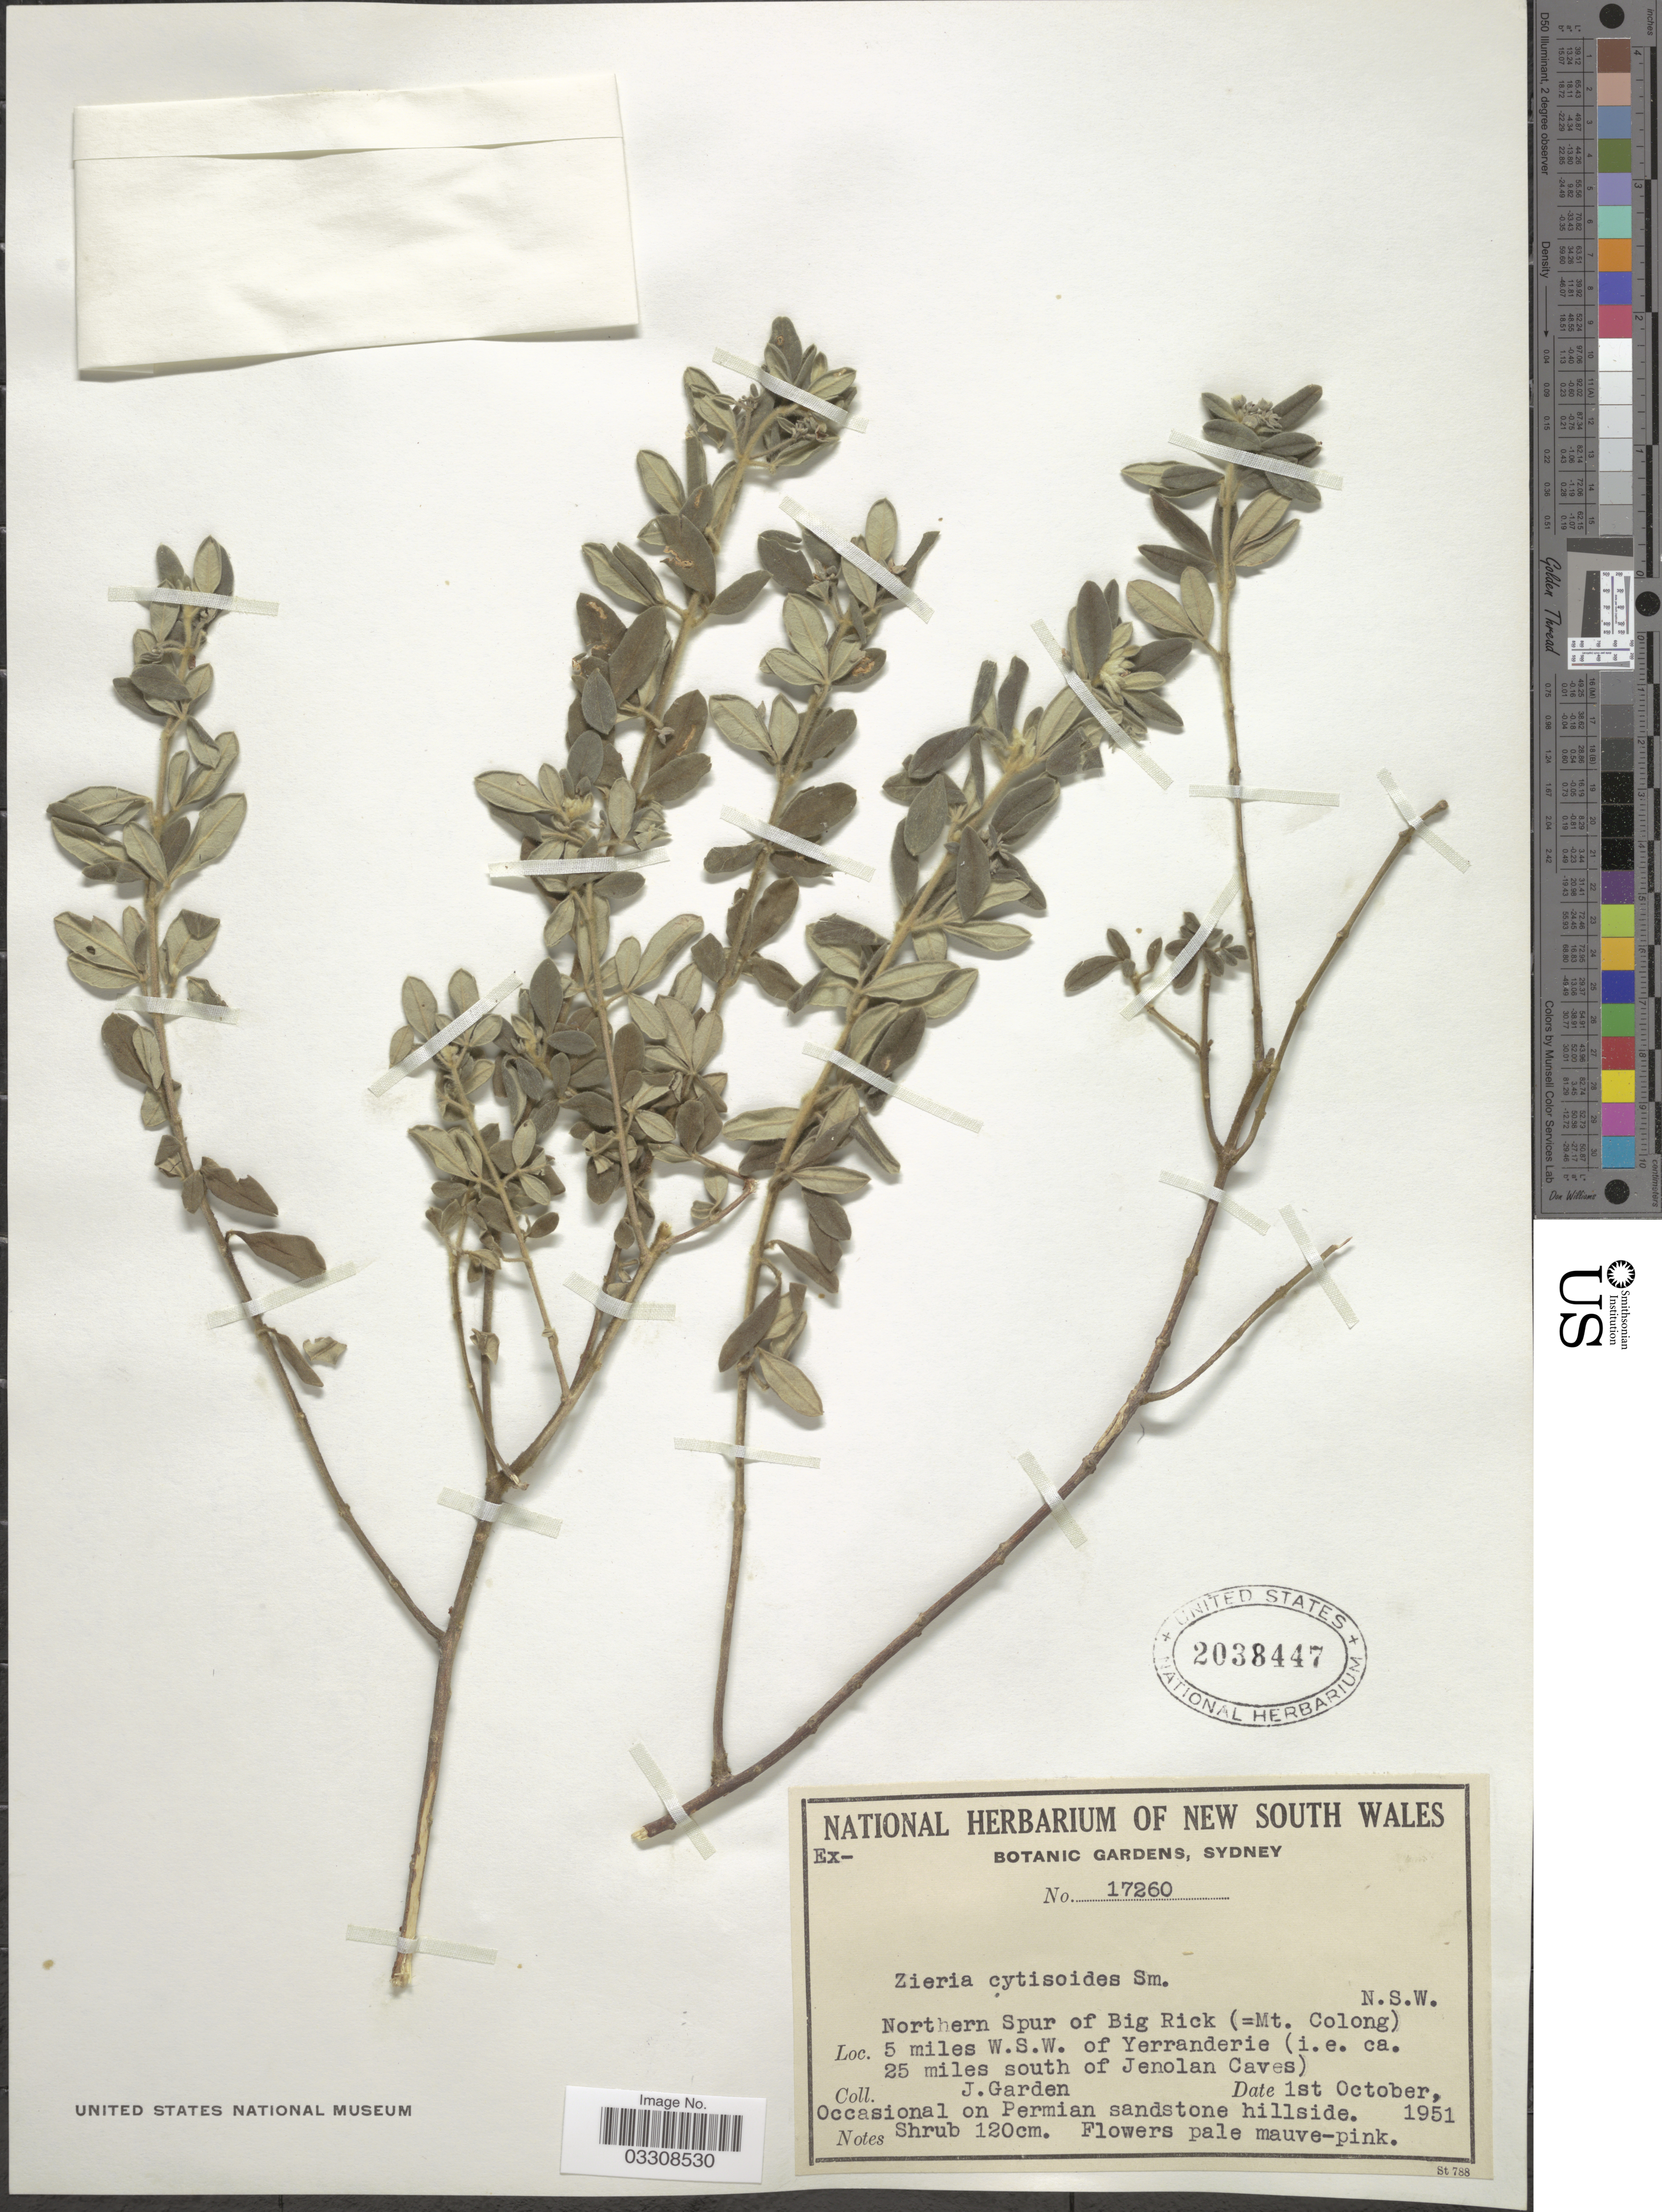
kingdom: Plantae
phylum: Tracheophyta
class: Magnoliopsida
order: Sapindales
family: Rutaceae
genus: Zieria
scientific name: Zieria cytisoides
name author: Sm.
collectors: J. Thompson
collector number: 17260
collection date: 1951-10-01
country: Australia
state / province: New South Wales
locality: Northern Spur of Big Rick (=Mt. Colong) 5 miles W.S.W. of Yerranderie (i.e. ca. 25 miles south of Jenolan Caves).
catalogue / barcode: US 2038447